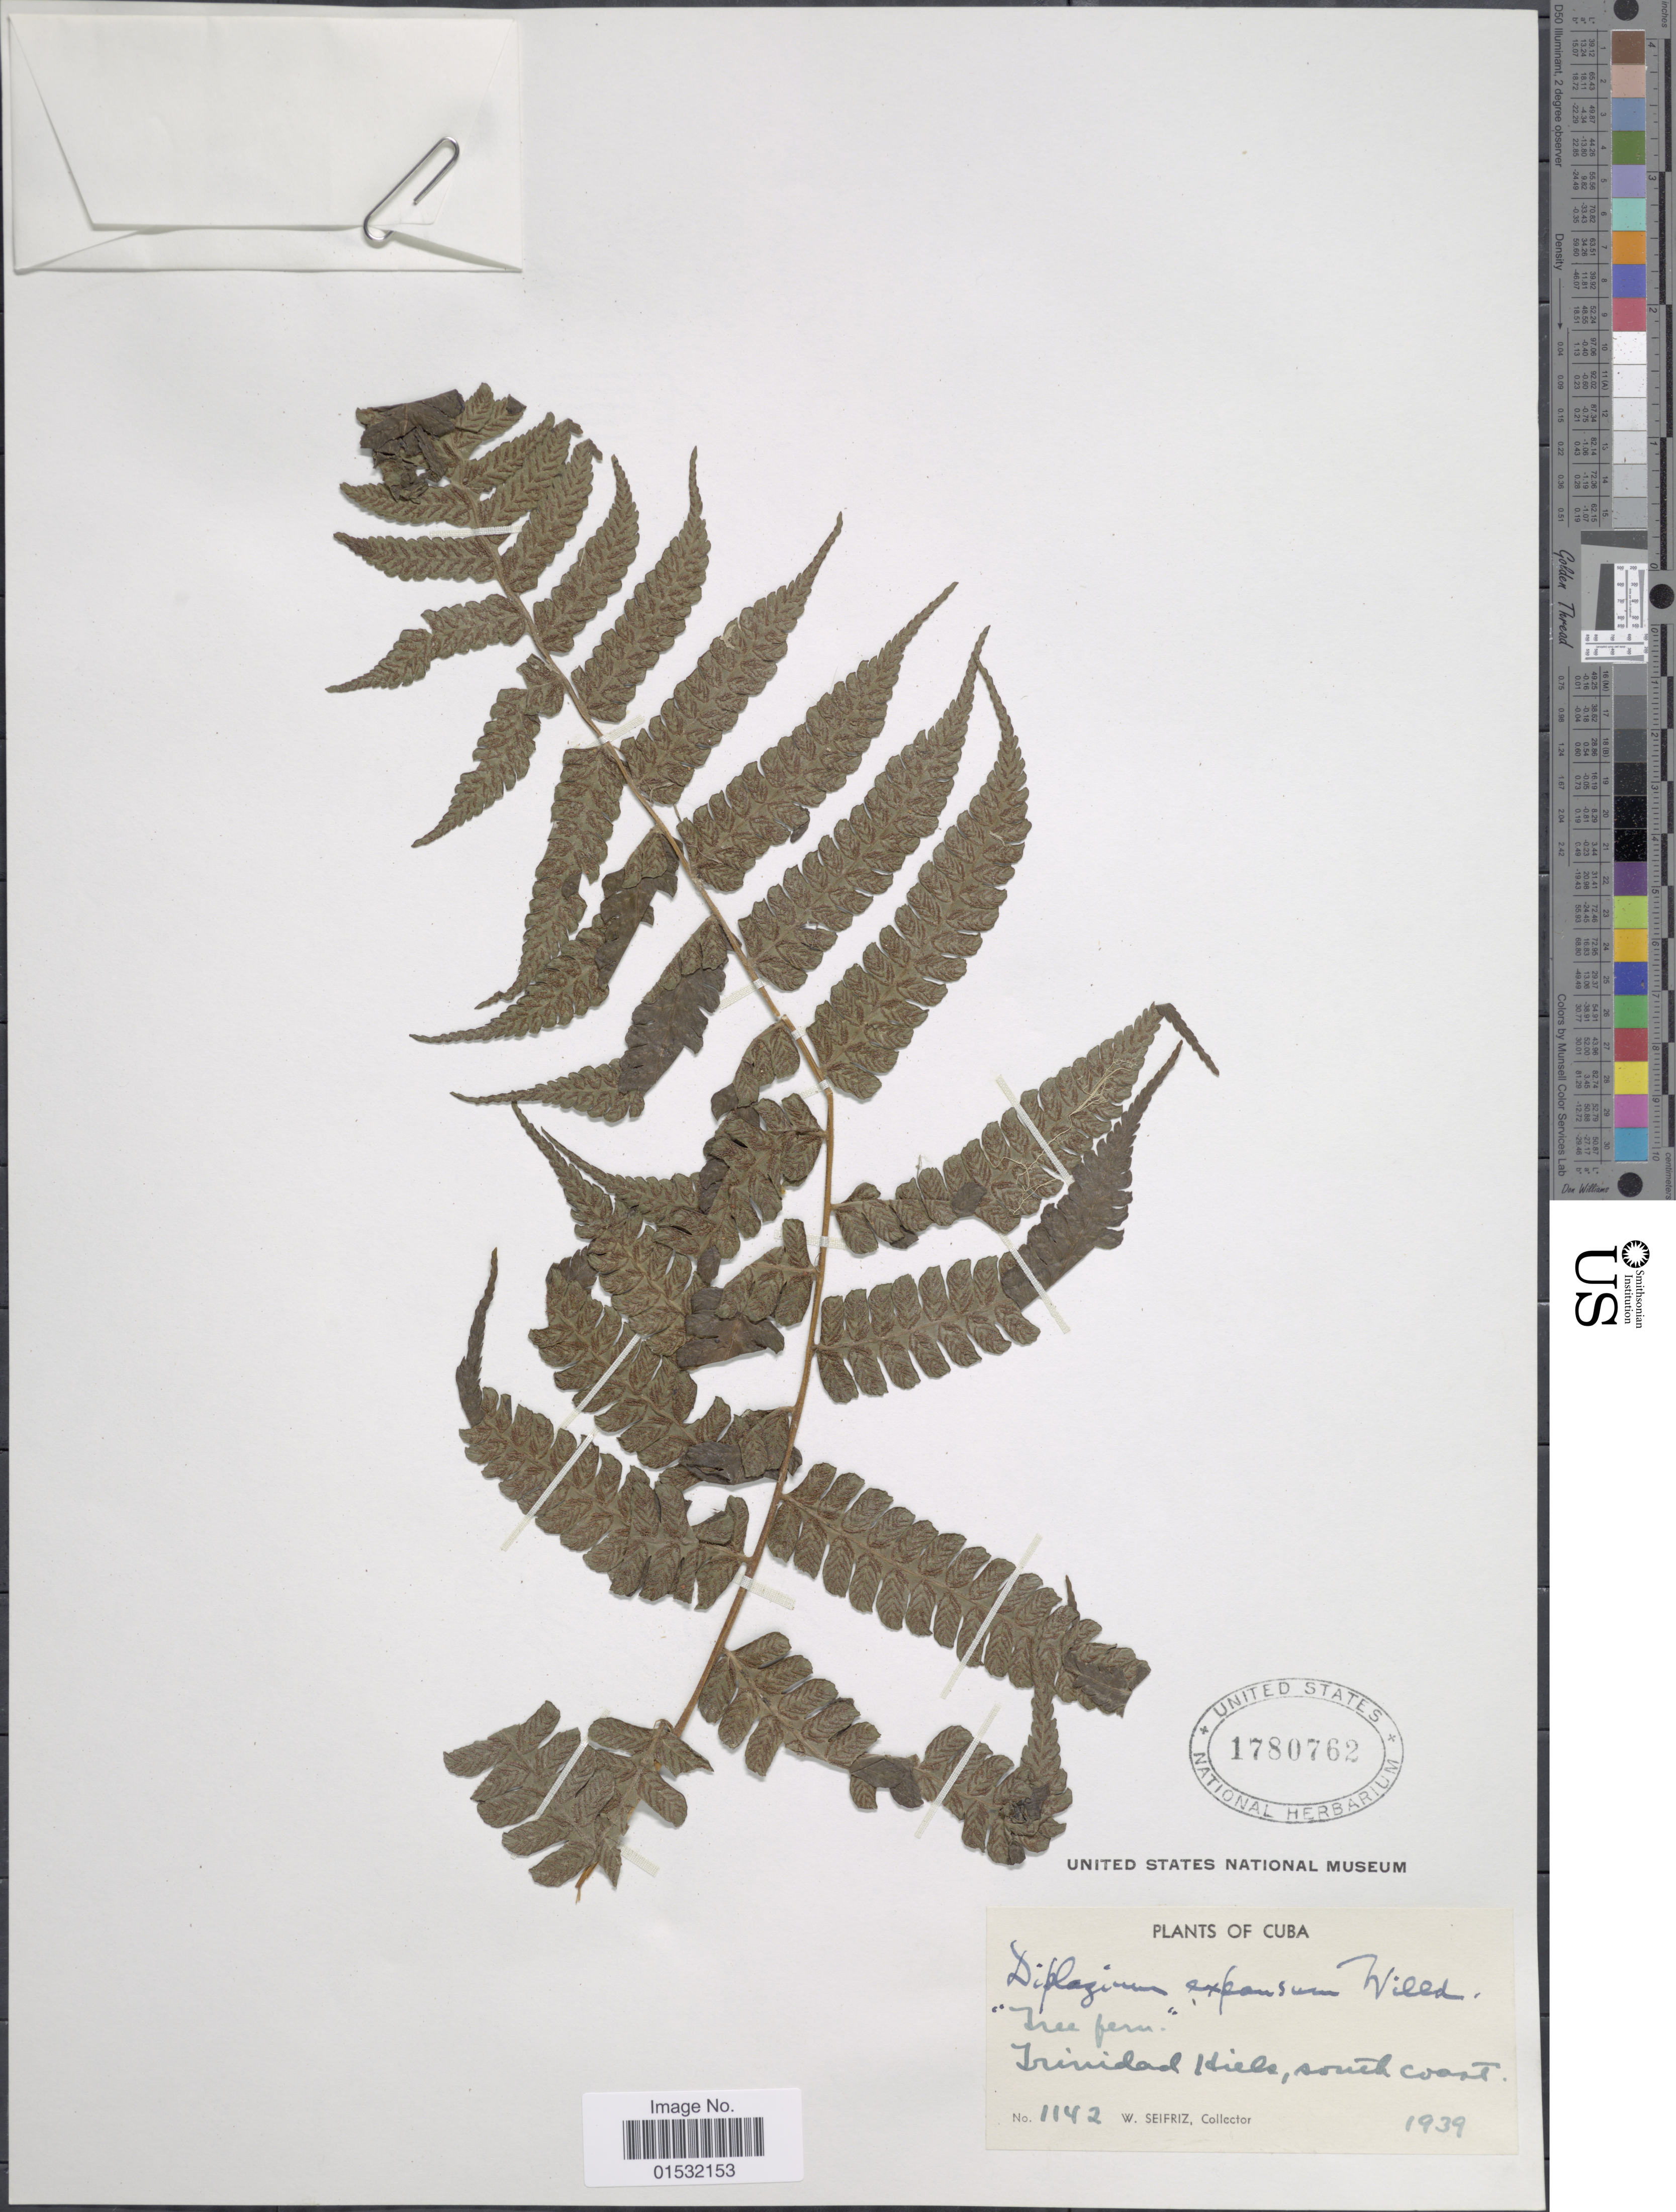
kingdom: Plantae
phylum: Tracheophyta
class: Polypodiopsida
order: Polypodiales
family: Athyriaceae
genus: Diplazium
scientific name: Diplazium expansum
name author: Willd.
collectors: W. Seifriz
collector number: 1142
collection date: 1939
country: Trinidad and Tobago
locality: Trinidad Hills, south coast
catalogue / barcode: US 1780762